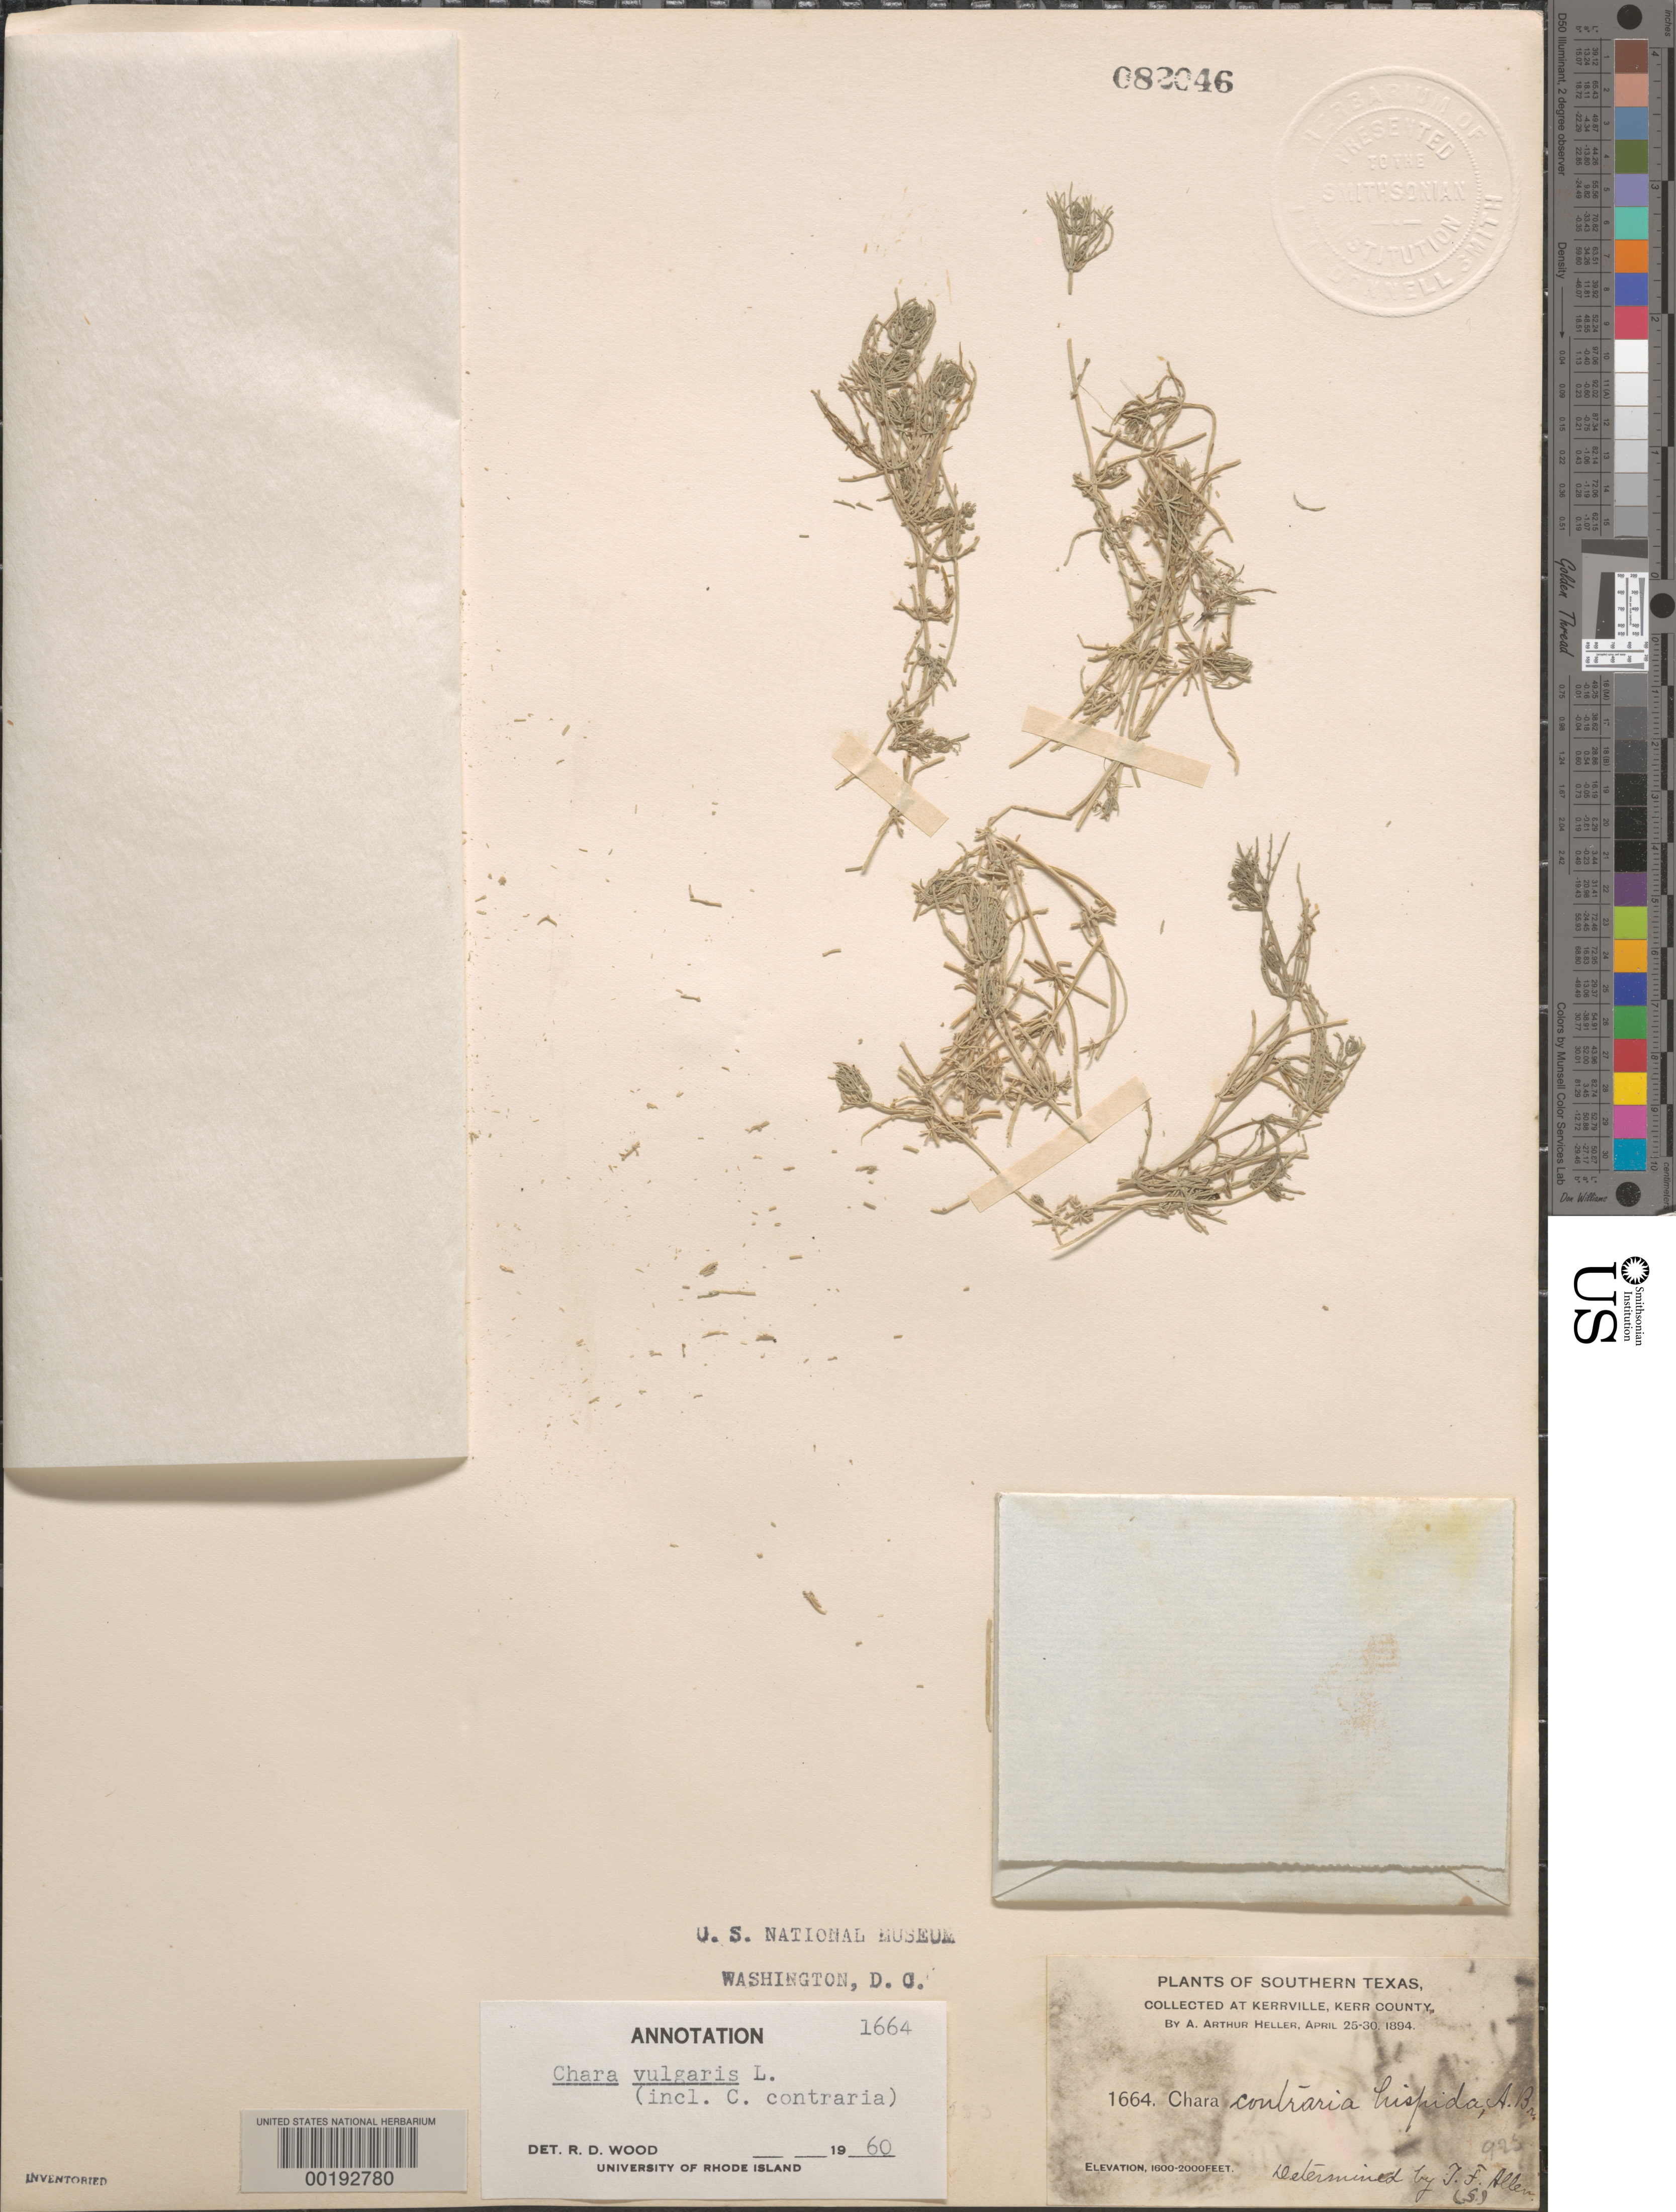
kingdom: Plantae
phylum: Charophyta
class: Charophyceae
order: Charales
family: Characeae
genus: Chara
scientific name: Chara vulgaris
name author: L.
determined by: Wood, R. D.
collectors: A. A. Heller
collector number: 1664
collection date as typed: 25 Apr 1894 TO 30 Apr 1894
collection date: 1894-04-25/1894-04-30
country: United States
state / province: Texas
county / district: Kerr County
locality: Kerrville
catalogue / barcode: US 82046